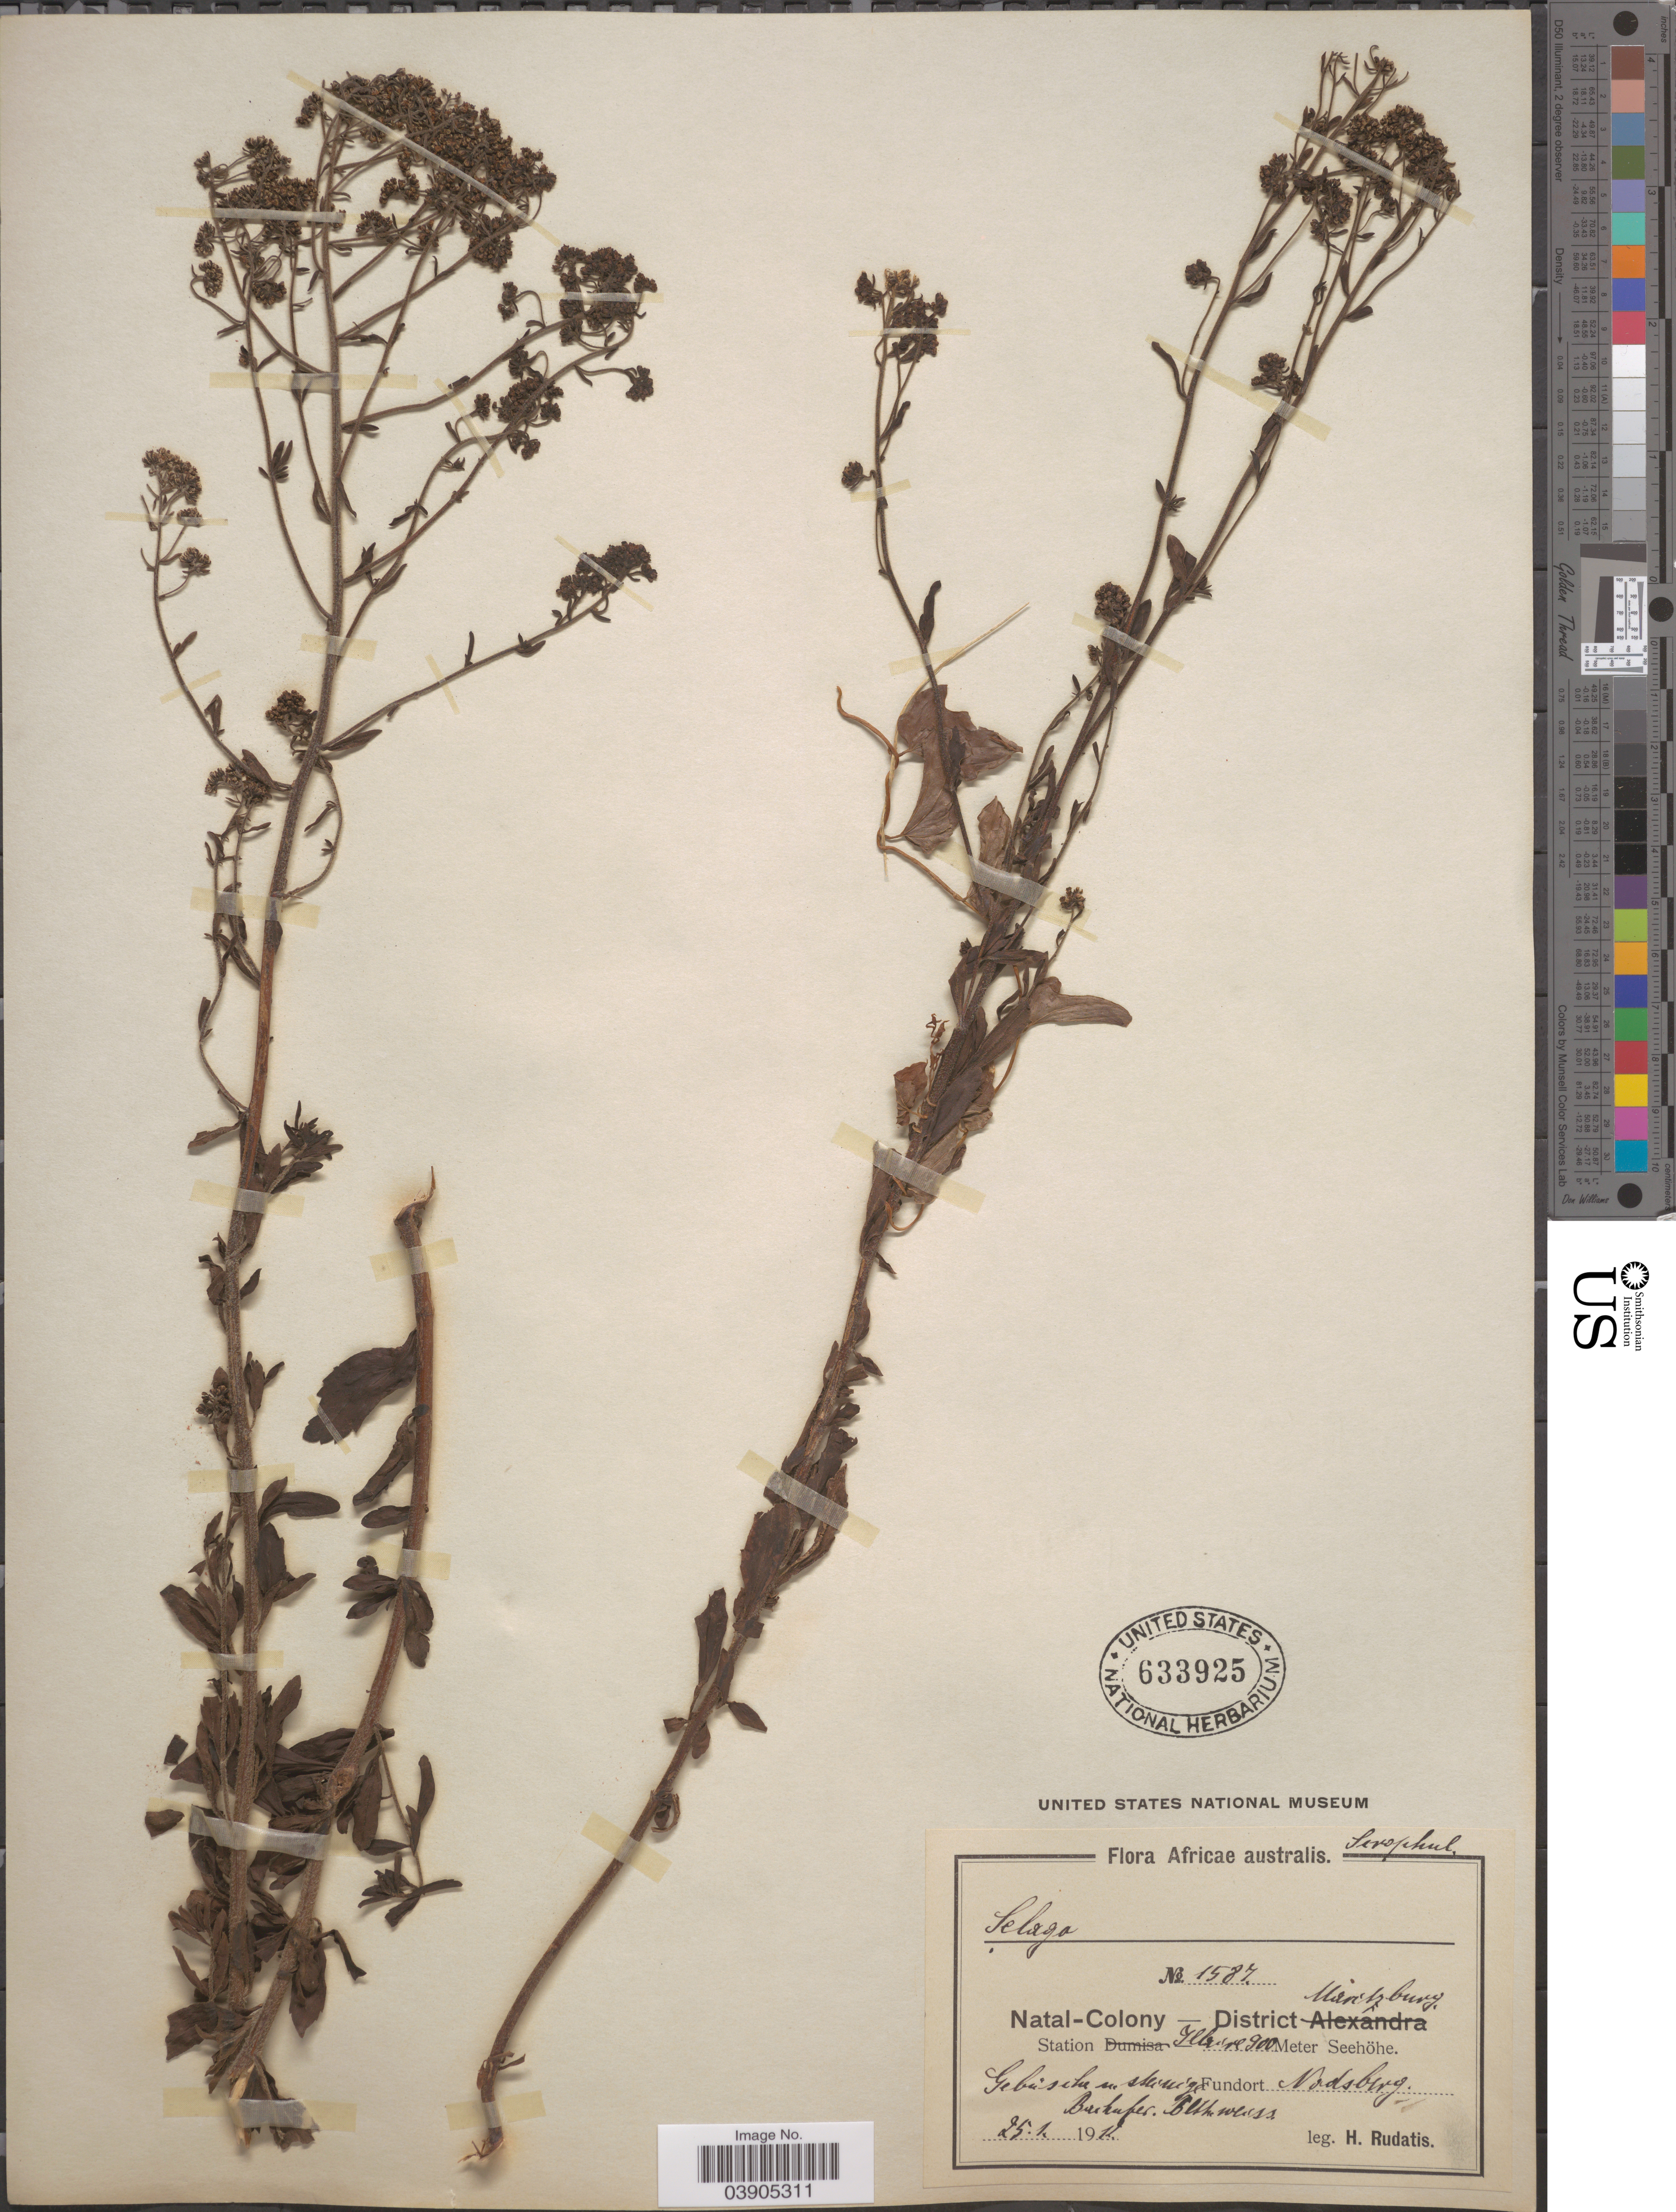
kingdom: Plantae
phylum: Tracheophyta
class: Magnoliopsida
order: Lamiales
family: Scrophulariaceae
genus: Selago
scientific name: Selago sp.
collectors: H. Rudatis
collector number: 1587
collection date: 1911-01-25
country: South Africa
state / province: KwaZulu-Natal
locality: Africae australis. Natal-Colony - District Maritzburg. Station Illaire. Gebüsche u. steinige Baskaper. Nodsberg.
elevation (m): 900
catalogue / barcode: US 633925